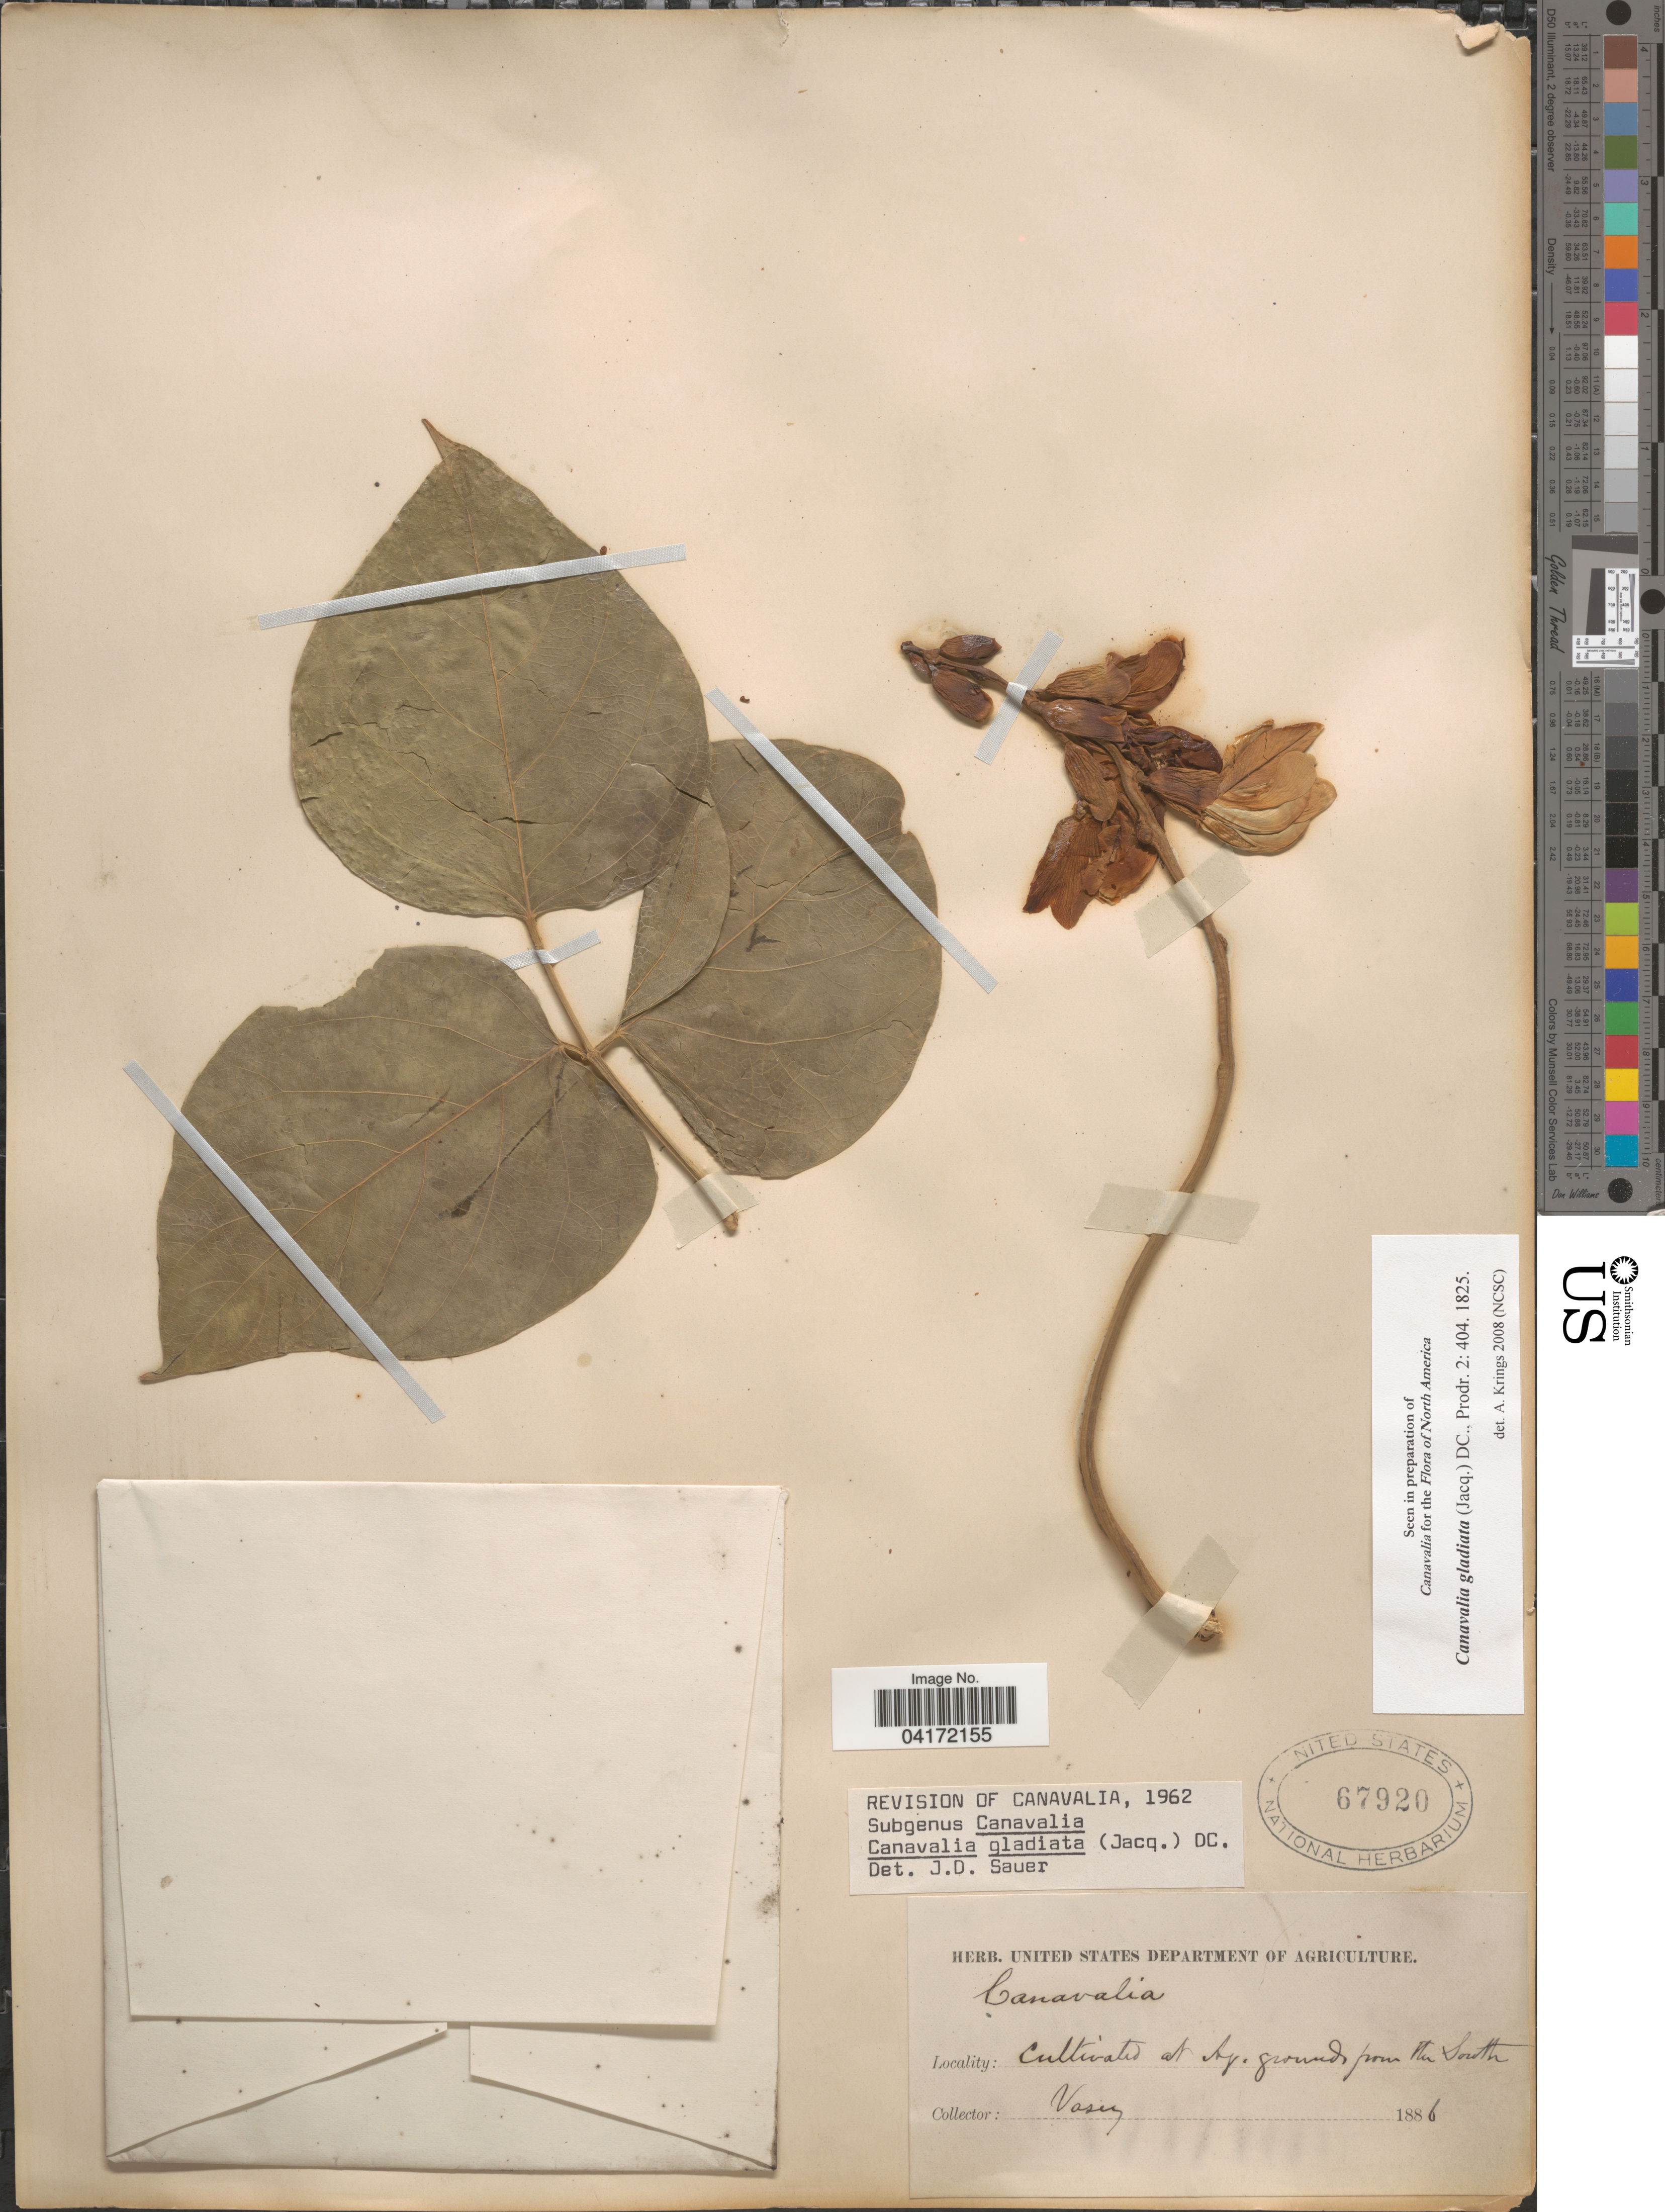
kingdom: Plantae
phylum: Tracheophyta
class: Magnoliopsida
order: Fabales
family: Fabaceae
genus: Canavalia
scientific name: Canavalia gladiata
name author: (Jacq.) DC.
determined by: Krings, A.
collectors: Vasey, --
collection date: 1886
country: United States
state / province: District of Columbia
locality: Cultivated at Ag. grounds from the South.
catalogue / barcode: US 67920